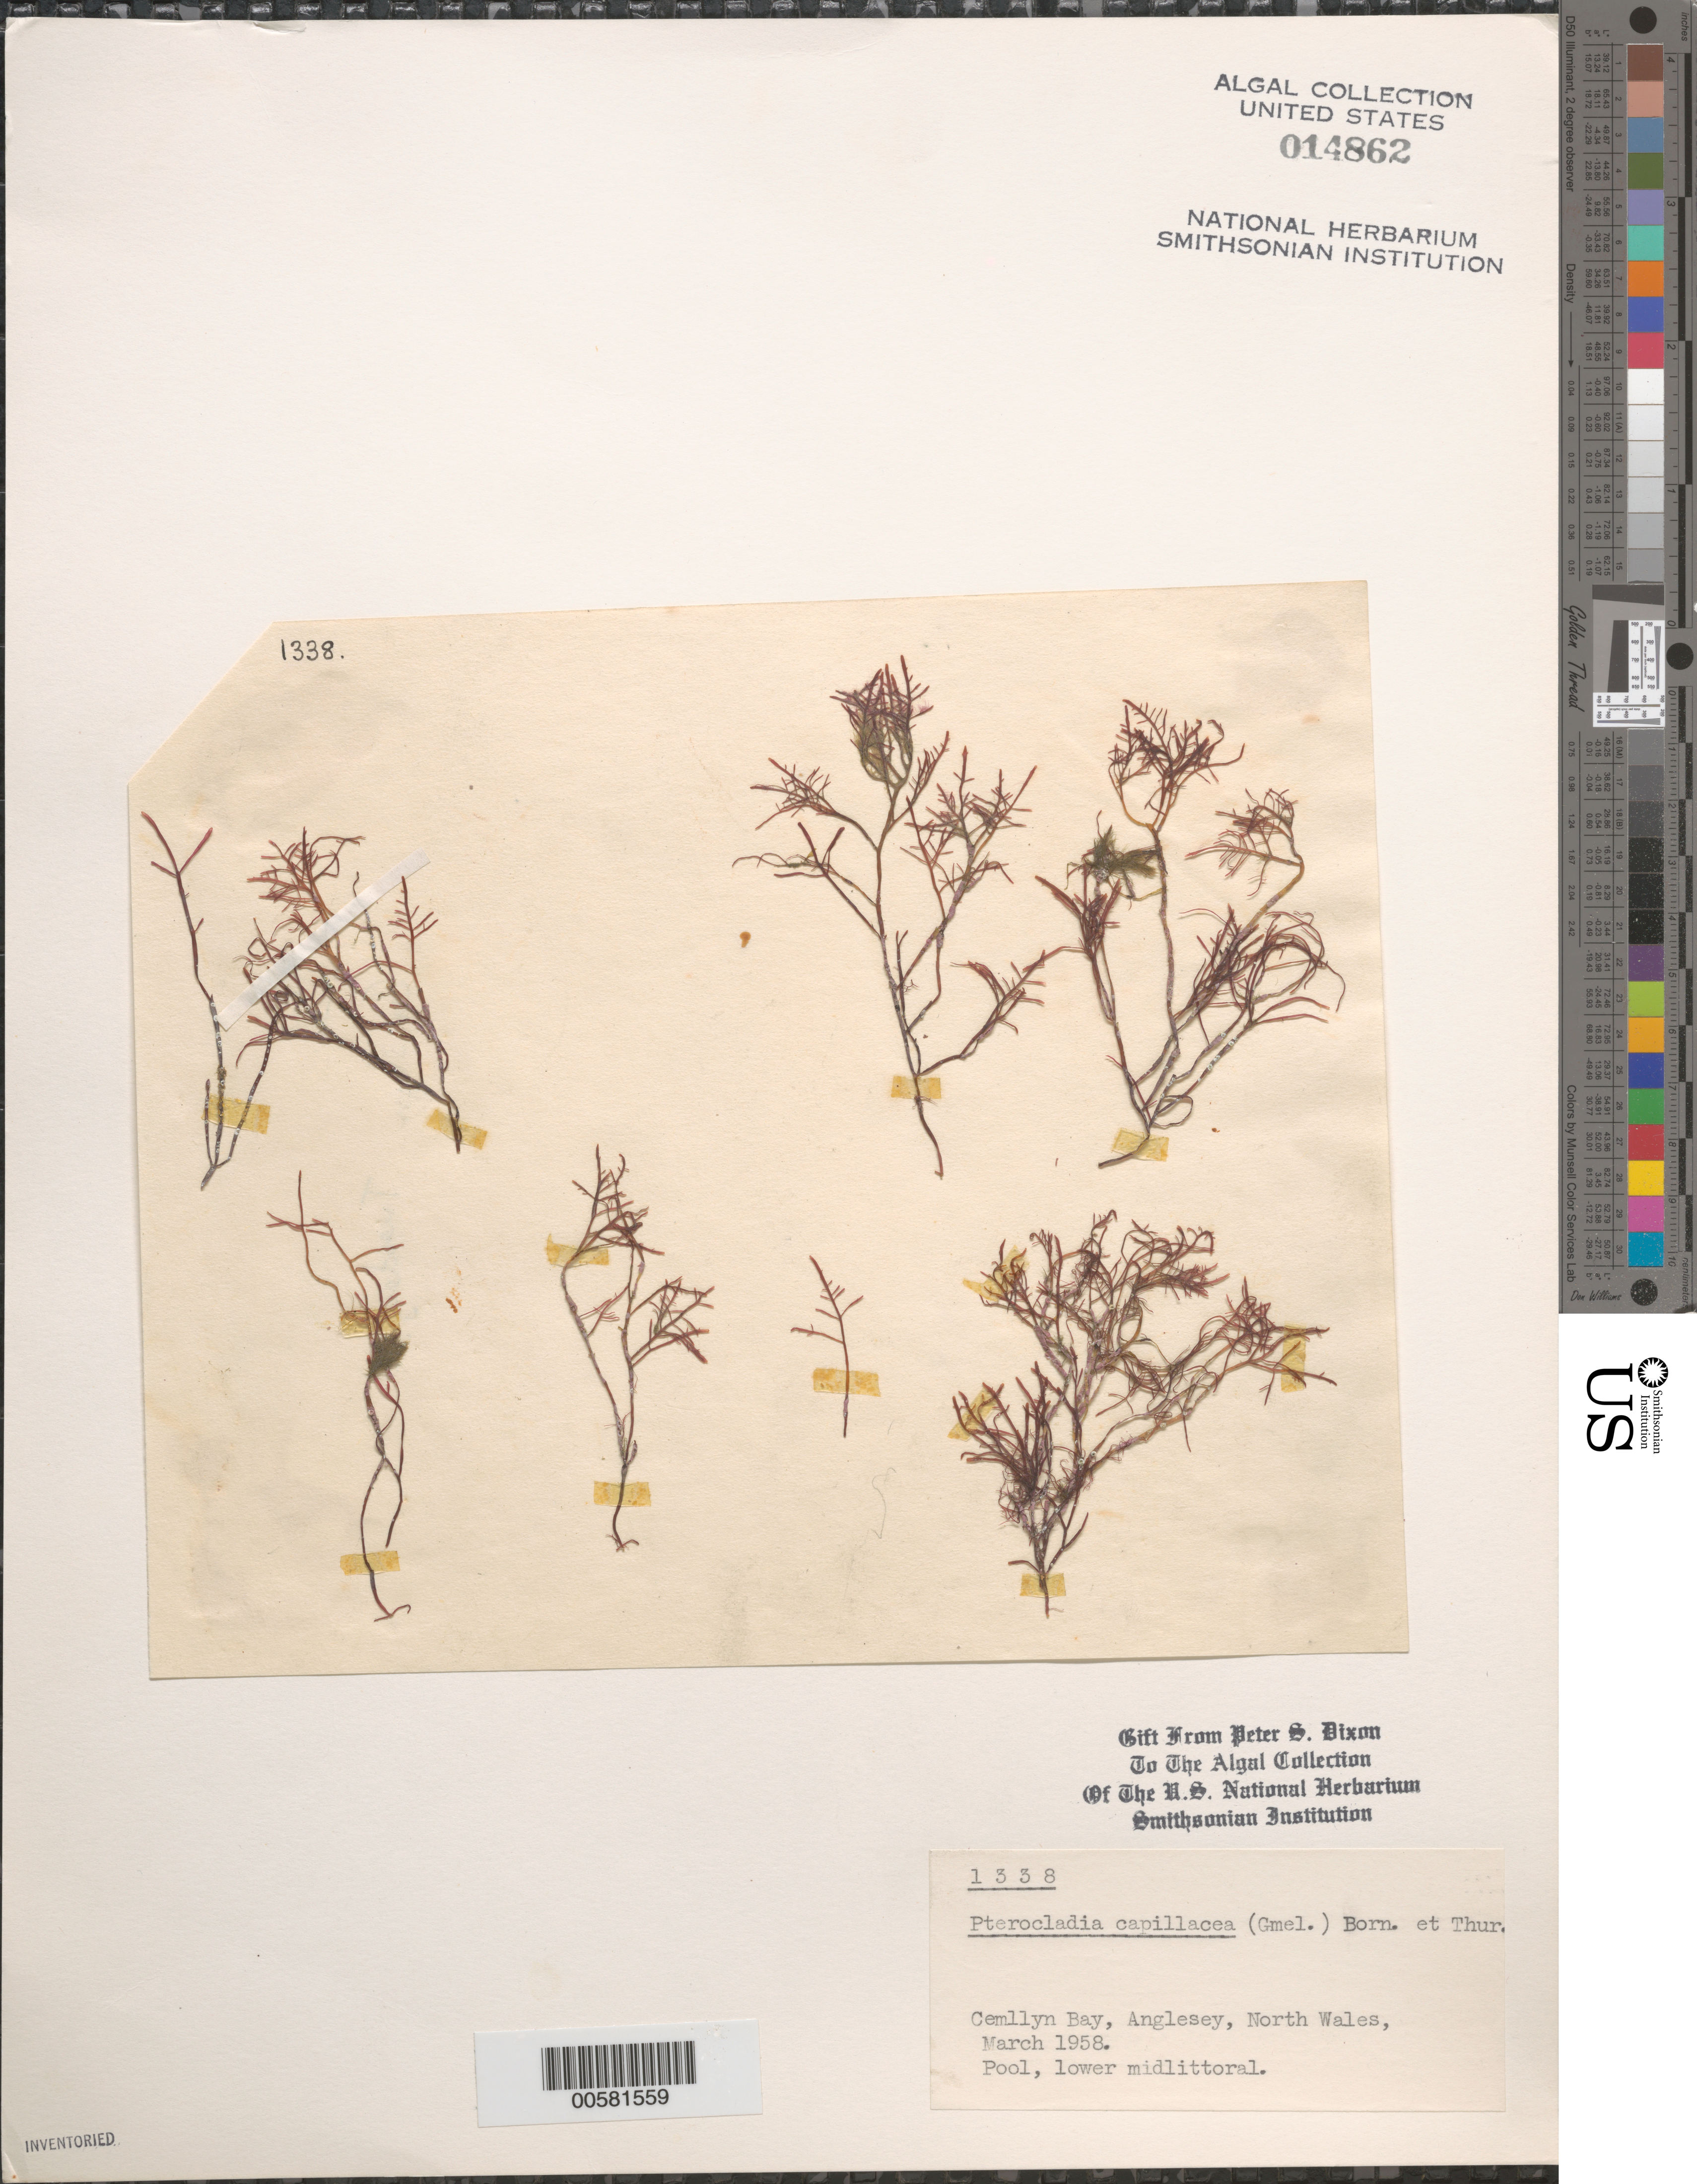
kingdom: Plantae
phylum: Rhodophyta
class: Florideophyceae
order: Gelidiales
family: Pterocladiaceae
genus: Pterocladiella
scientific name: Pterocladiella capillacea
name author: (S.G. Gmel.) Santelices & Hommers.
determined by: Algae name updating Project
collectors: P. S. Dixon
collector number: PSD 1338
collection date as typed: Mar 1958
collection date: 1958-03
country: United Kingdom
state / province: Wales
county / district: Gwynedd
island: Anglesey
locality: Cemllyn Bay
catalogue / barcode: US 14862